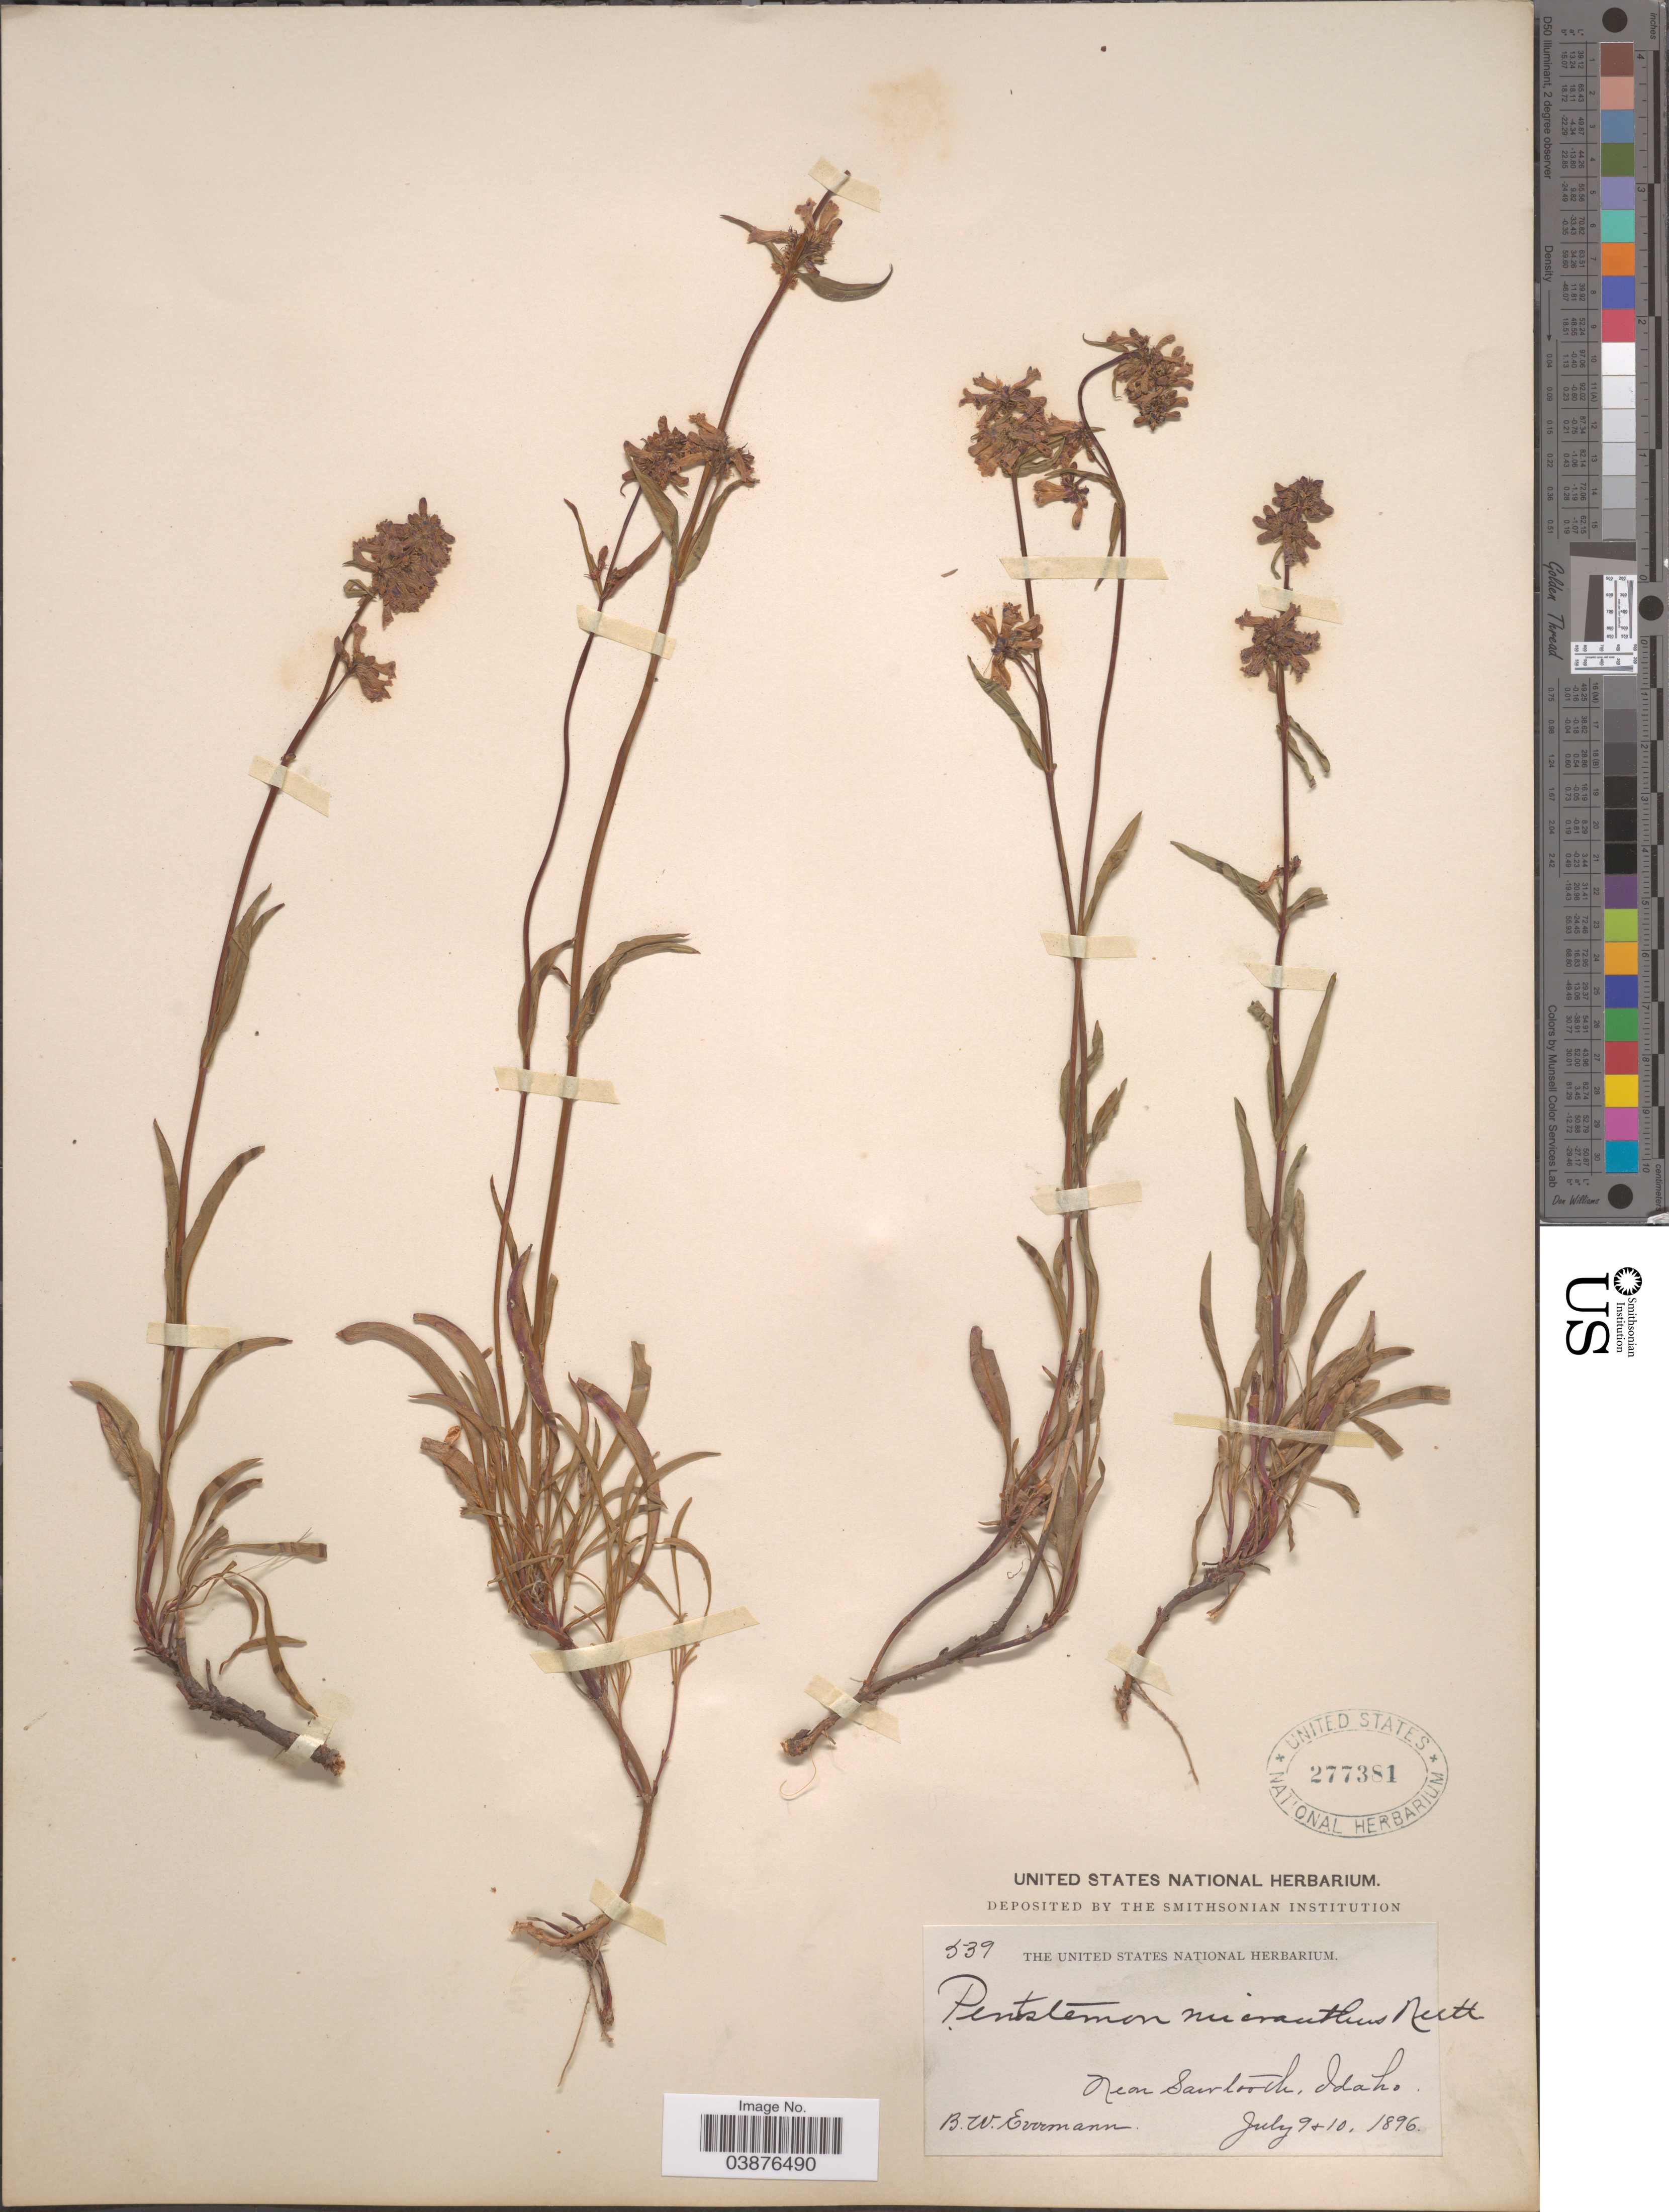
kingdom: Plantae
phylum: Tracheophyta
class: Magnoliopsida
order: Lamiales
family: Plantaginaceae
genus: Penstemon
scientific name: Penstemon procerus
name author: Douglas ex Graham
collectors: B. W. Evermann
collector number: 539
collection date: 1896-07-09/1896-07-10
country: United States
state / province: Idaho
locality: Near Sawtooth.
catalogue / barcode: US 277381